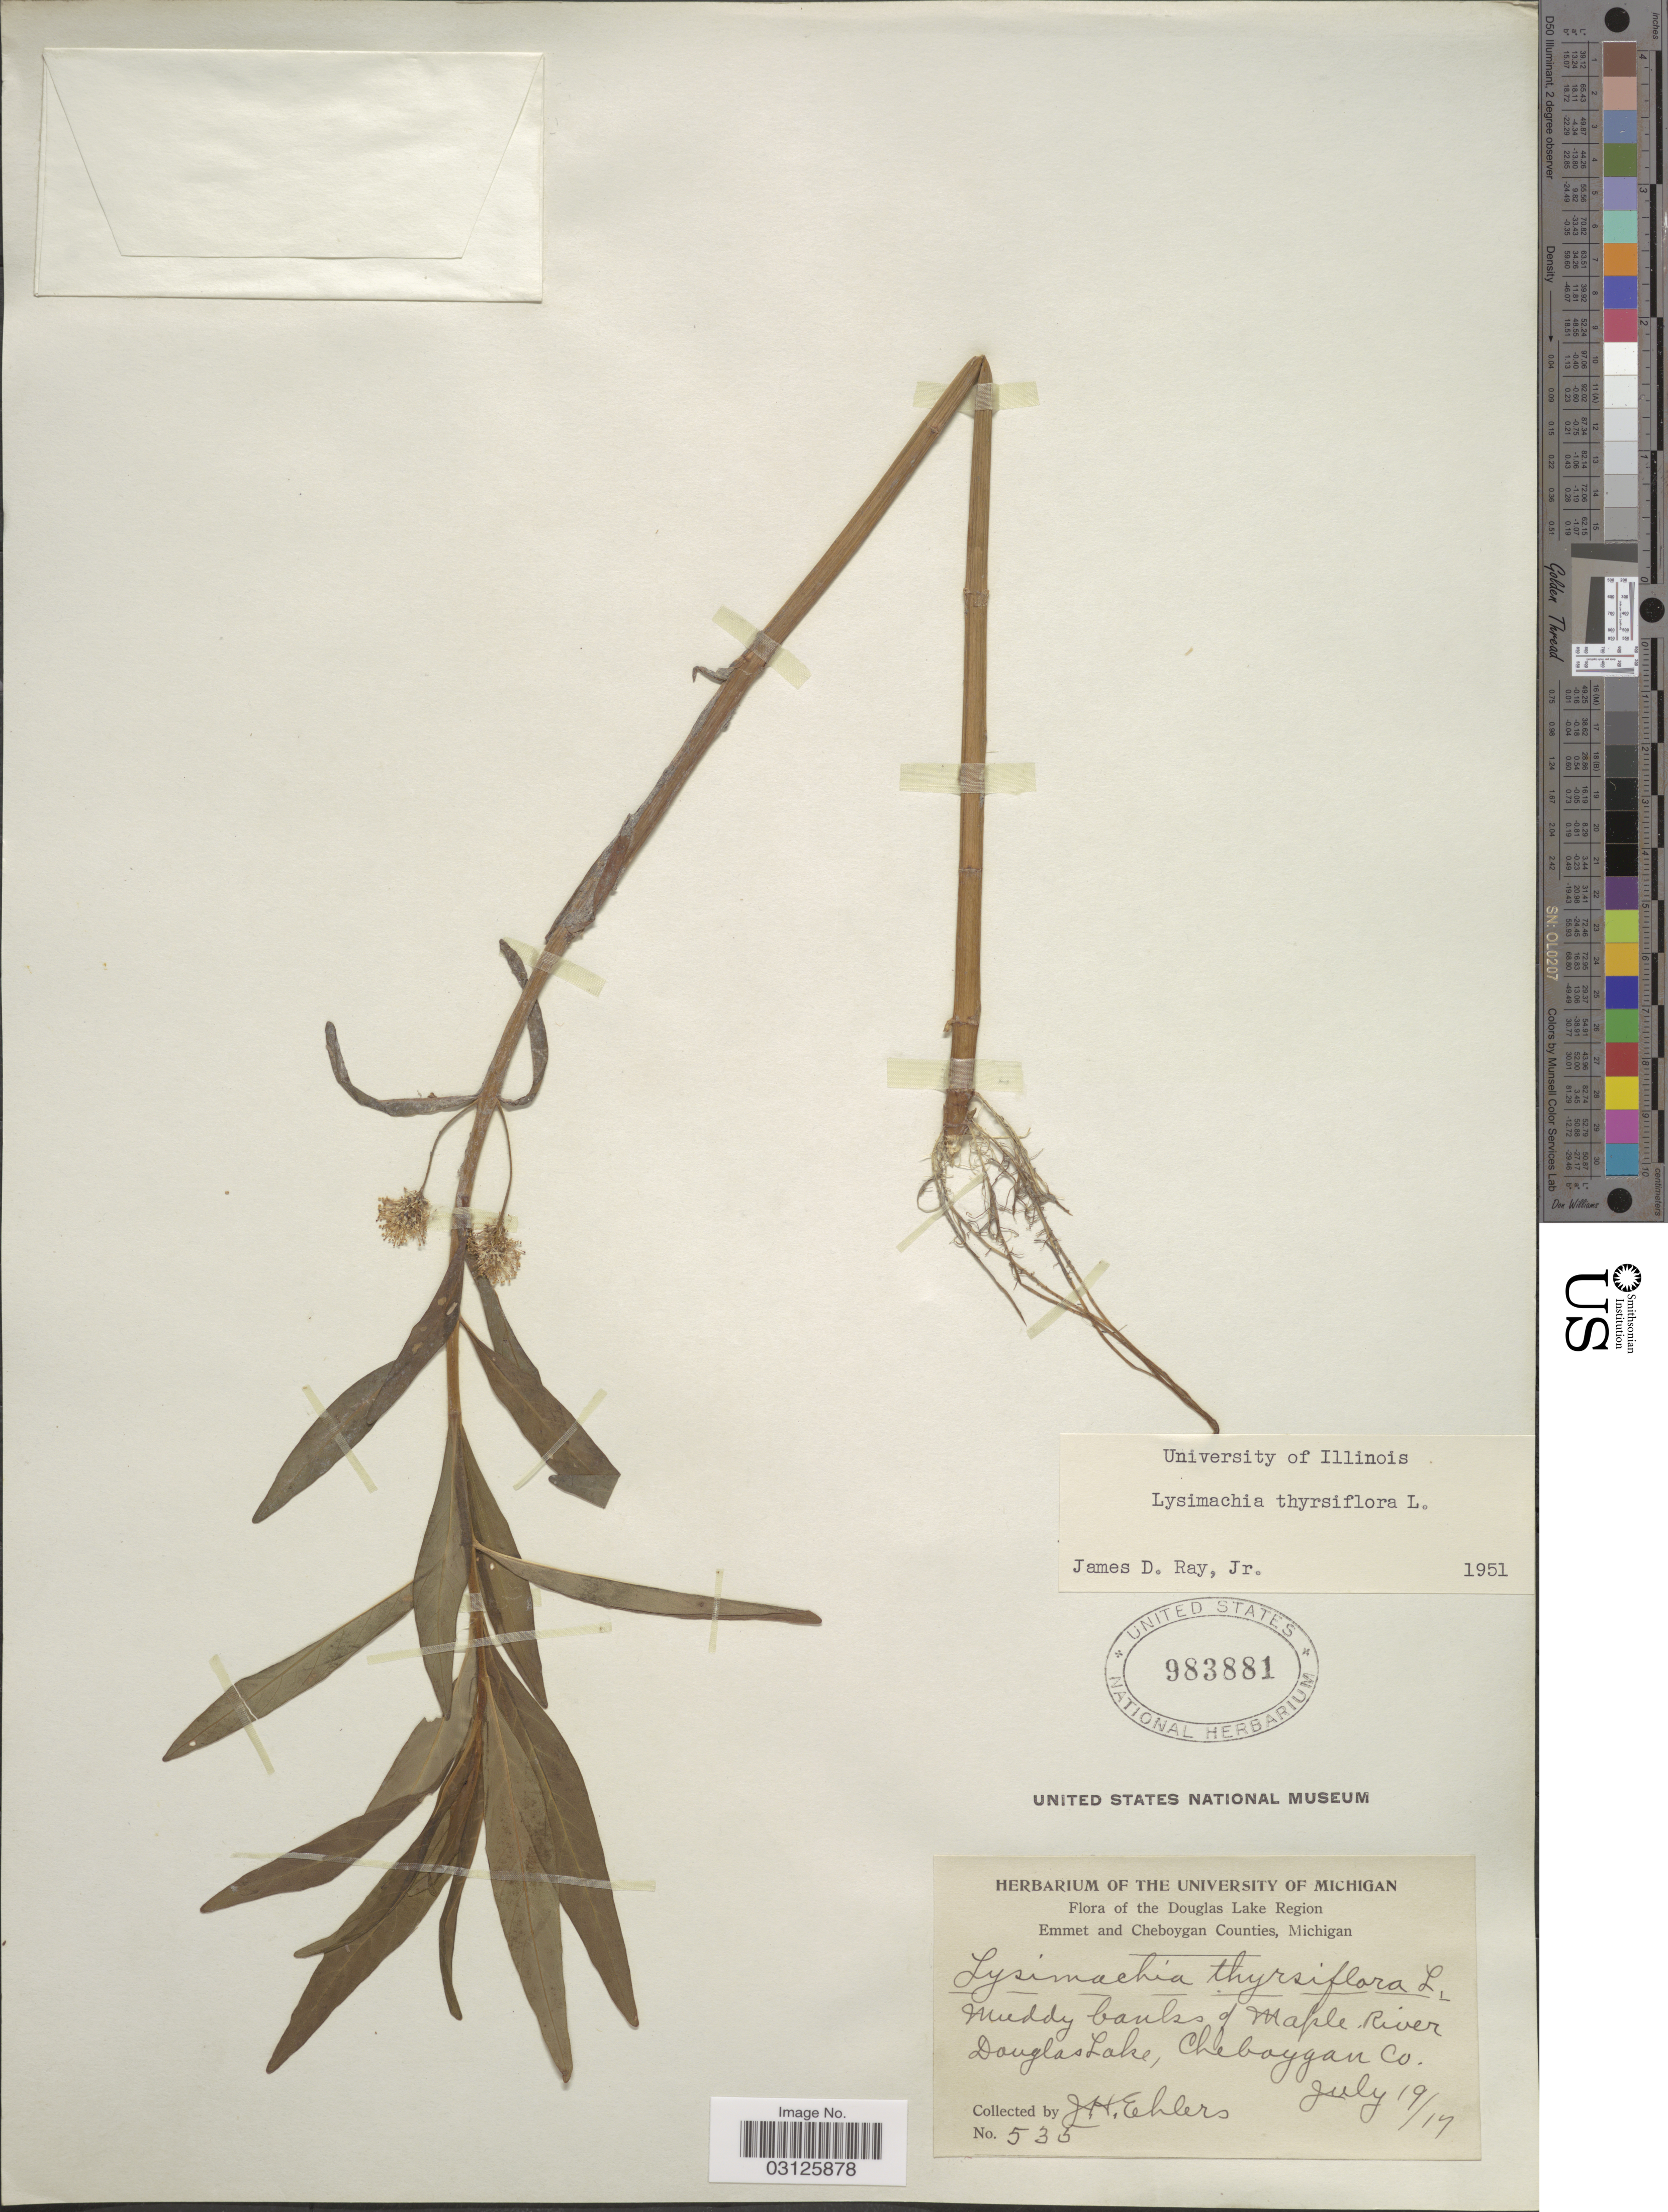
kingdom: Plantae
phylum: Tracheophyta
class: Magnoliopsida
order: Ericales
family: Primulaceae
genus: Lysimachia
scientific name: Lysimachia thyrsiflora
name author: L.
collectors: J. H. Ehlers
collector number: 535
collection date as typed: Transcribed d/m/y: 19/7/17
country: United States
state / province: Michigan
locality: The Douglas Lake Region. Muddy banks of Maple River. Douglas Lake, Cheboygan Co.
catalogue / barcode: US 983881